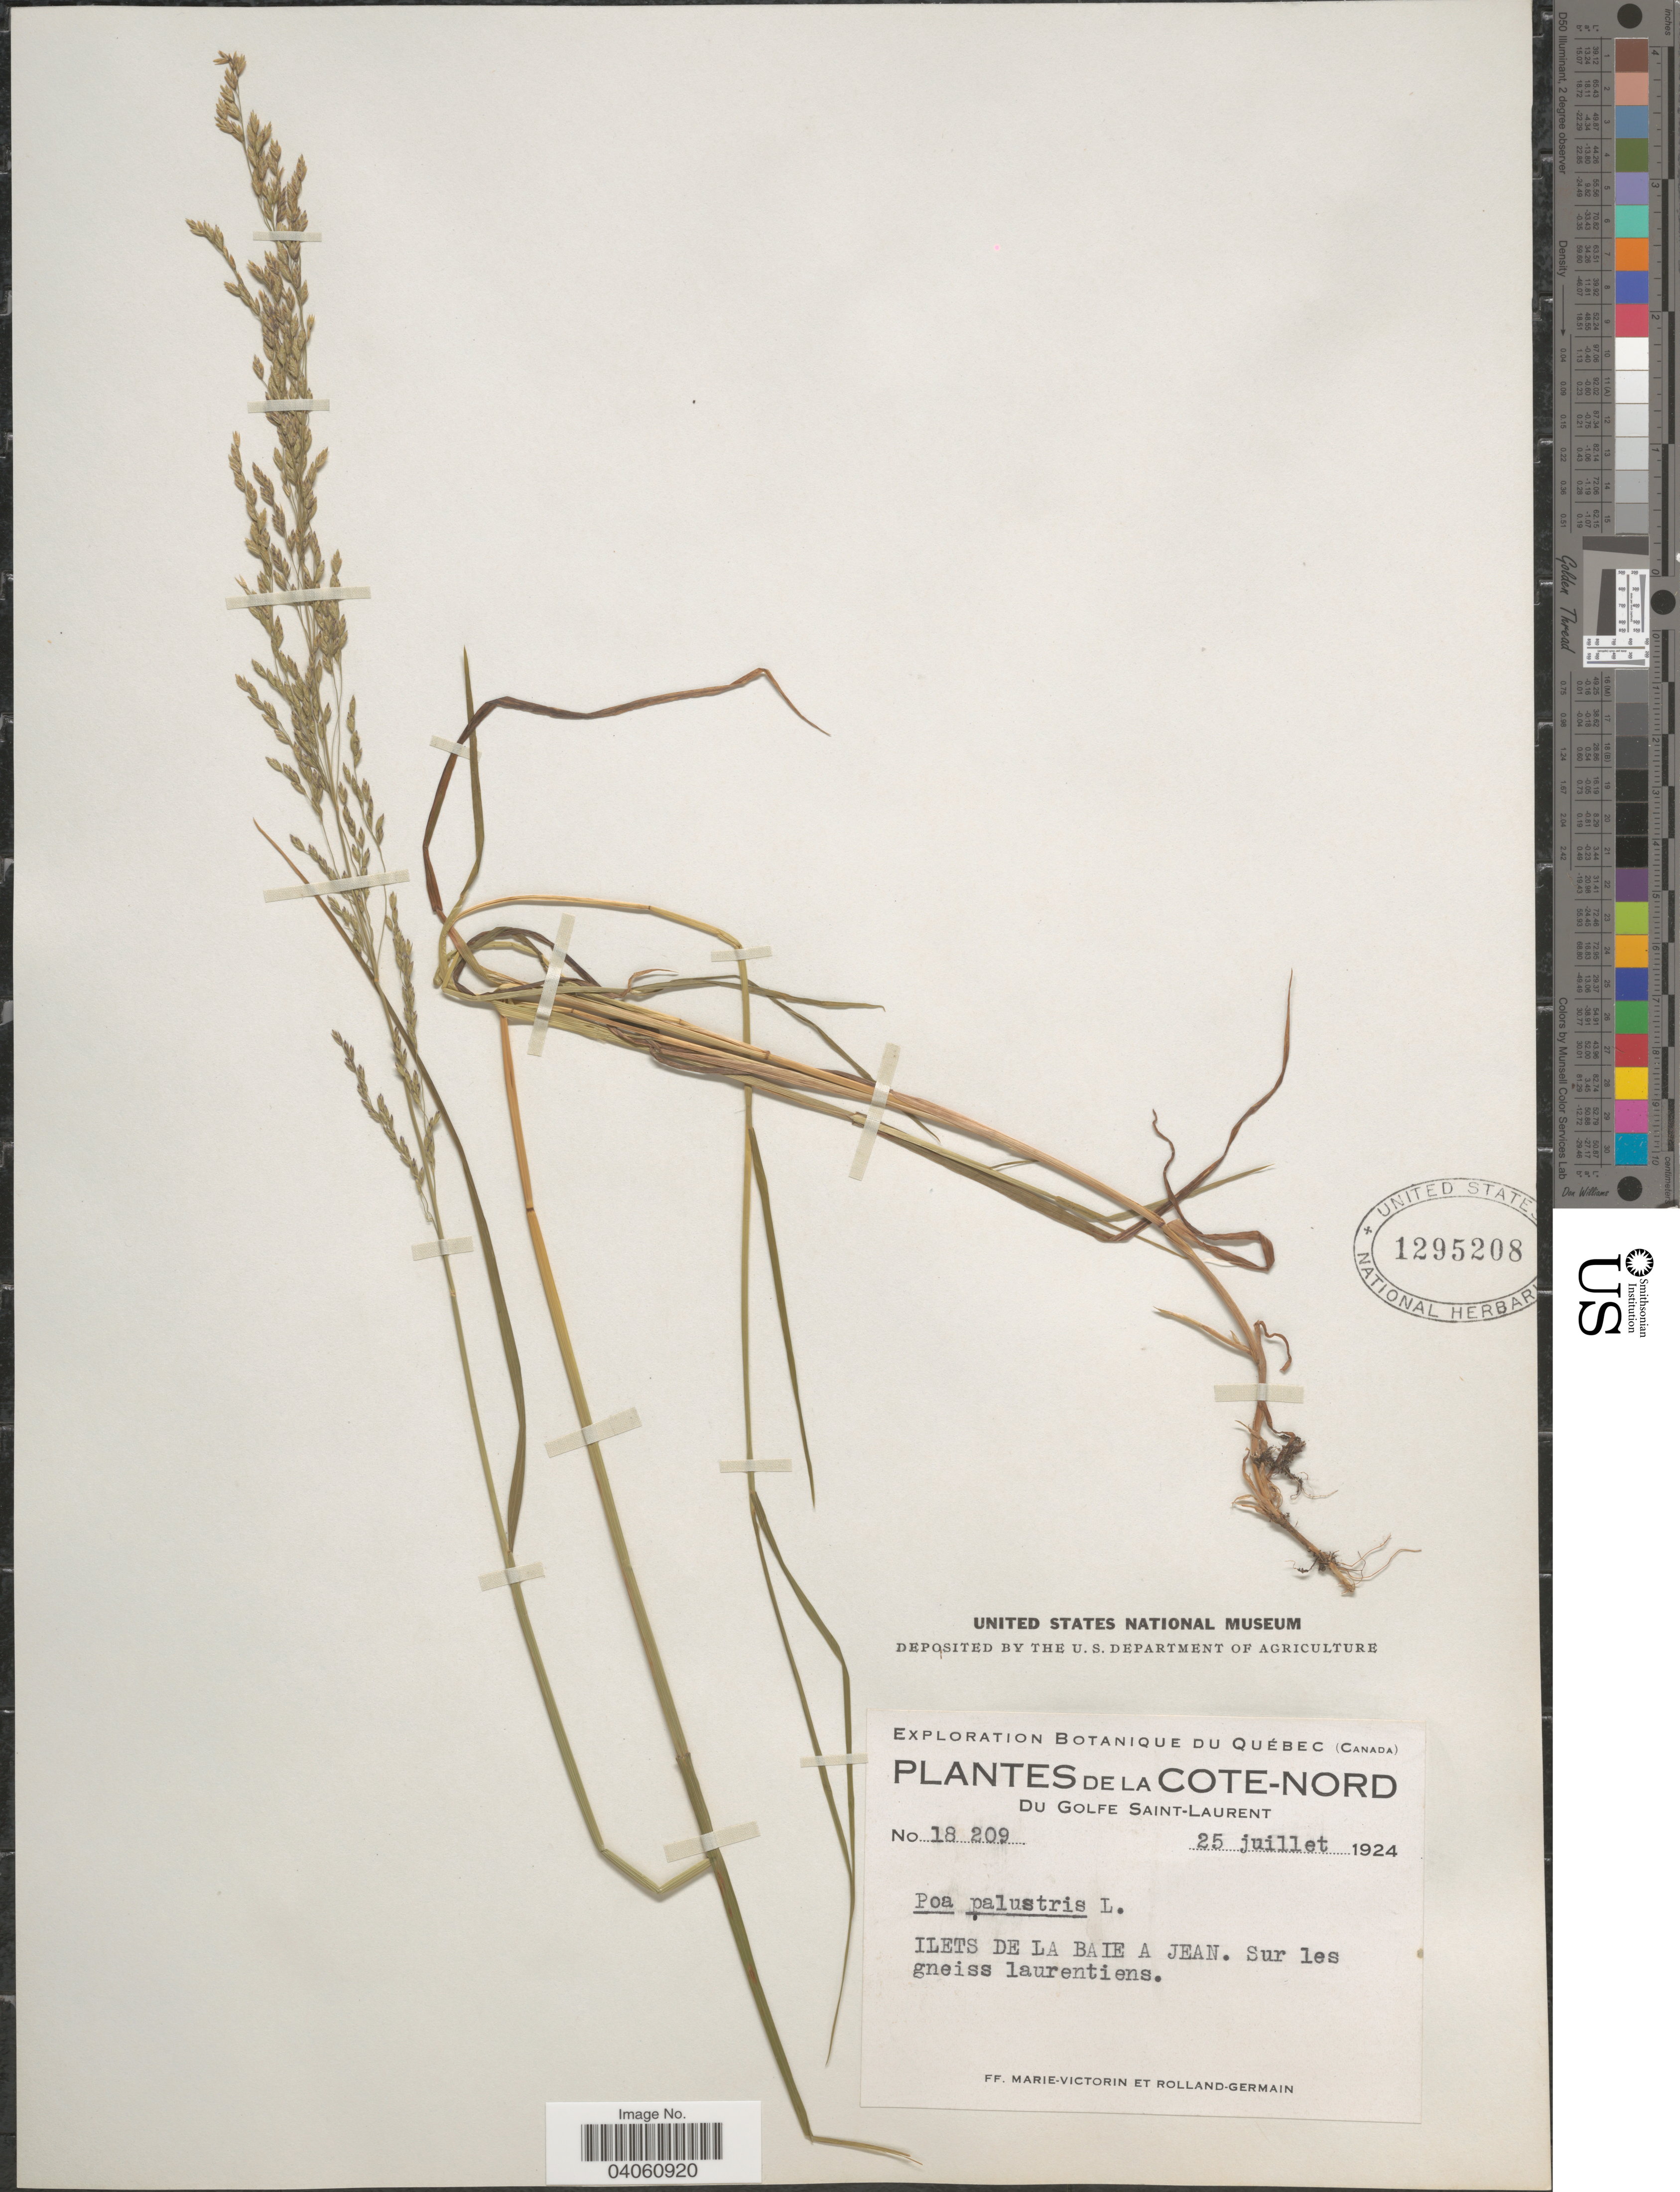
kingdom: Plantae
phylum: Tracheophyta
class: Liliopsida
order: Poales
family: Poaceae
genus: Poa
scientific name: Poa palustris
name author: L.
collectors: F. Marie-Victorin & Rolland-Germain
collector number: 18209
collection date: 1924-07-25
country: Canada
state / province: Quebec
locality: La Cote-Nord. Du Golfe Saint-Laurent. Ilets de la Baie a Jean.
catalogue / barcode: US 1295208